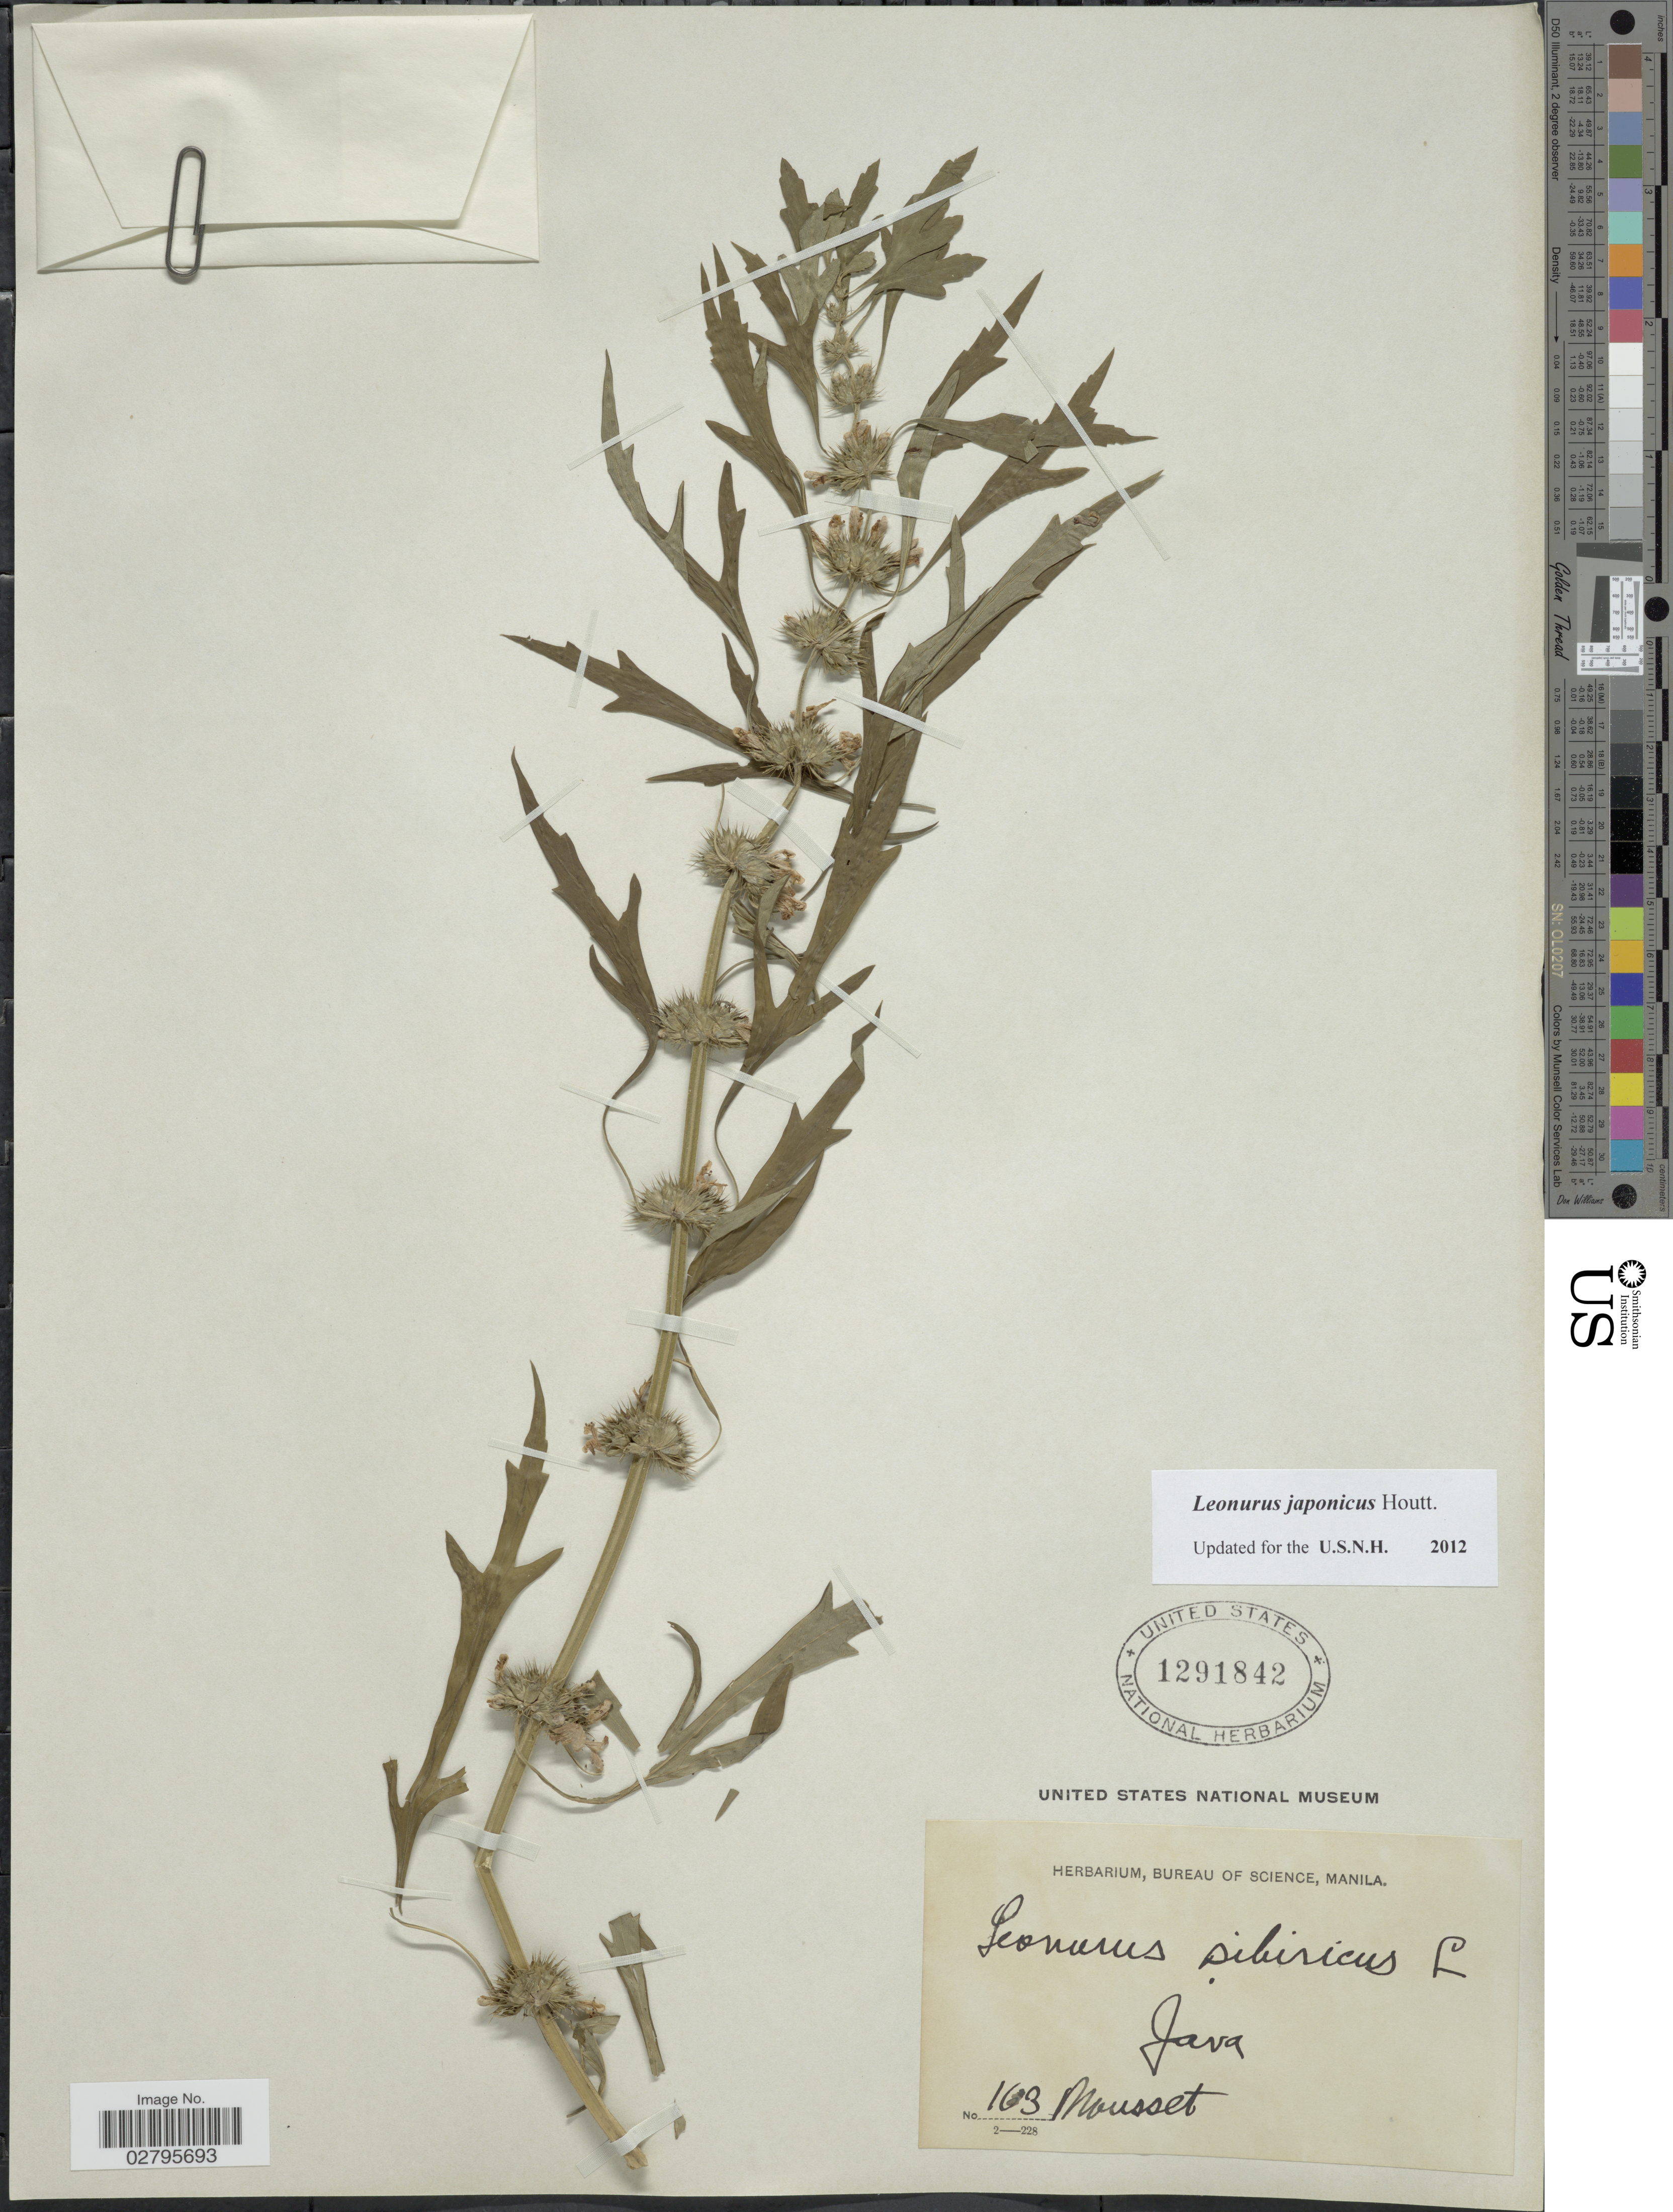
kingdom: Plantae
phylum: Tracheophyta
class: Magnoliopsida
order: Lamiales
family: Lamiaceae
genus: Leonurus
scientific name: Leonurus japonicus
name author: Houtt.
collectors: Mousset, --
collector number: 163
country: Indonesia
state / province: Java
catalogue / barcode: US 1291842